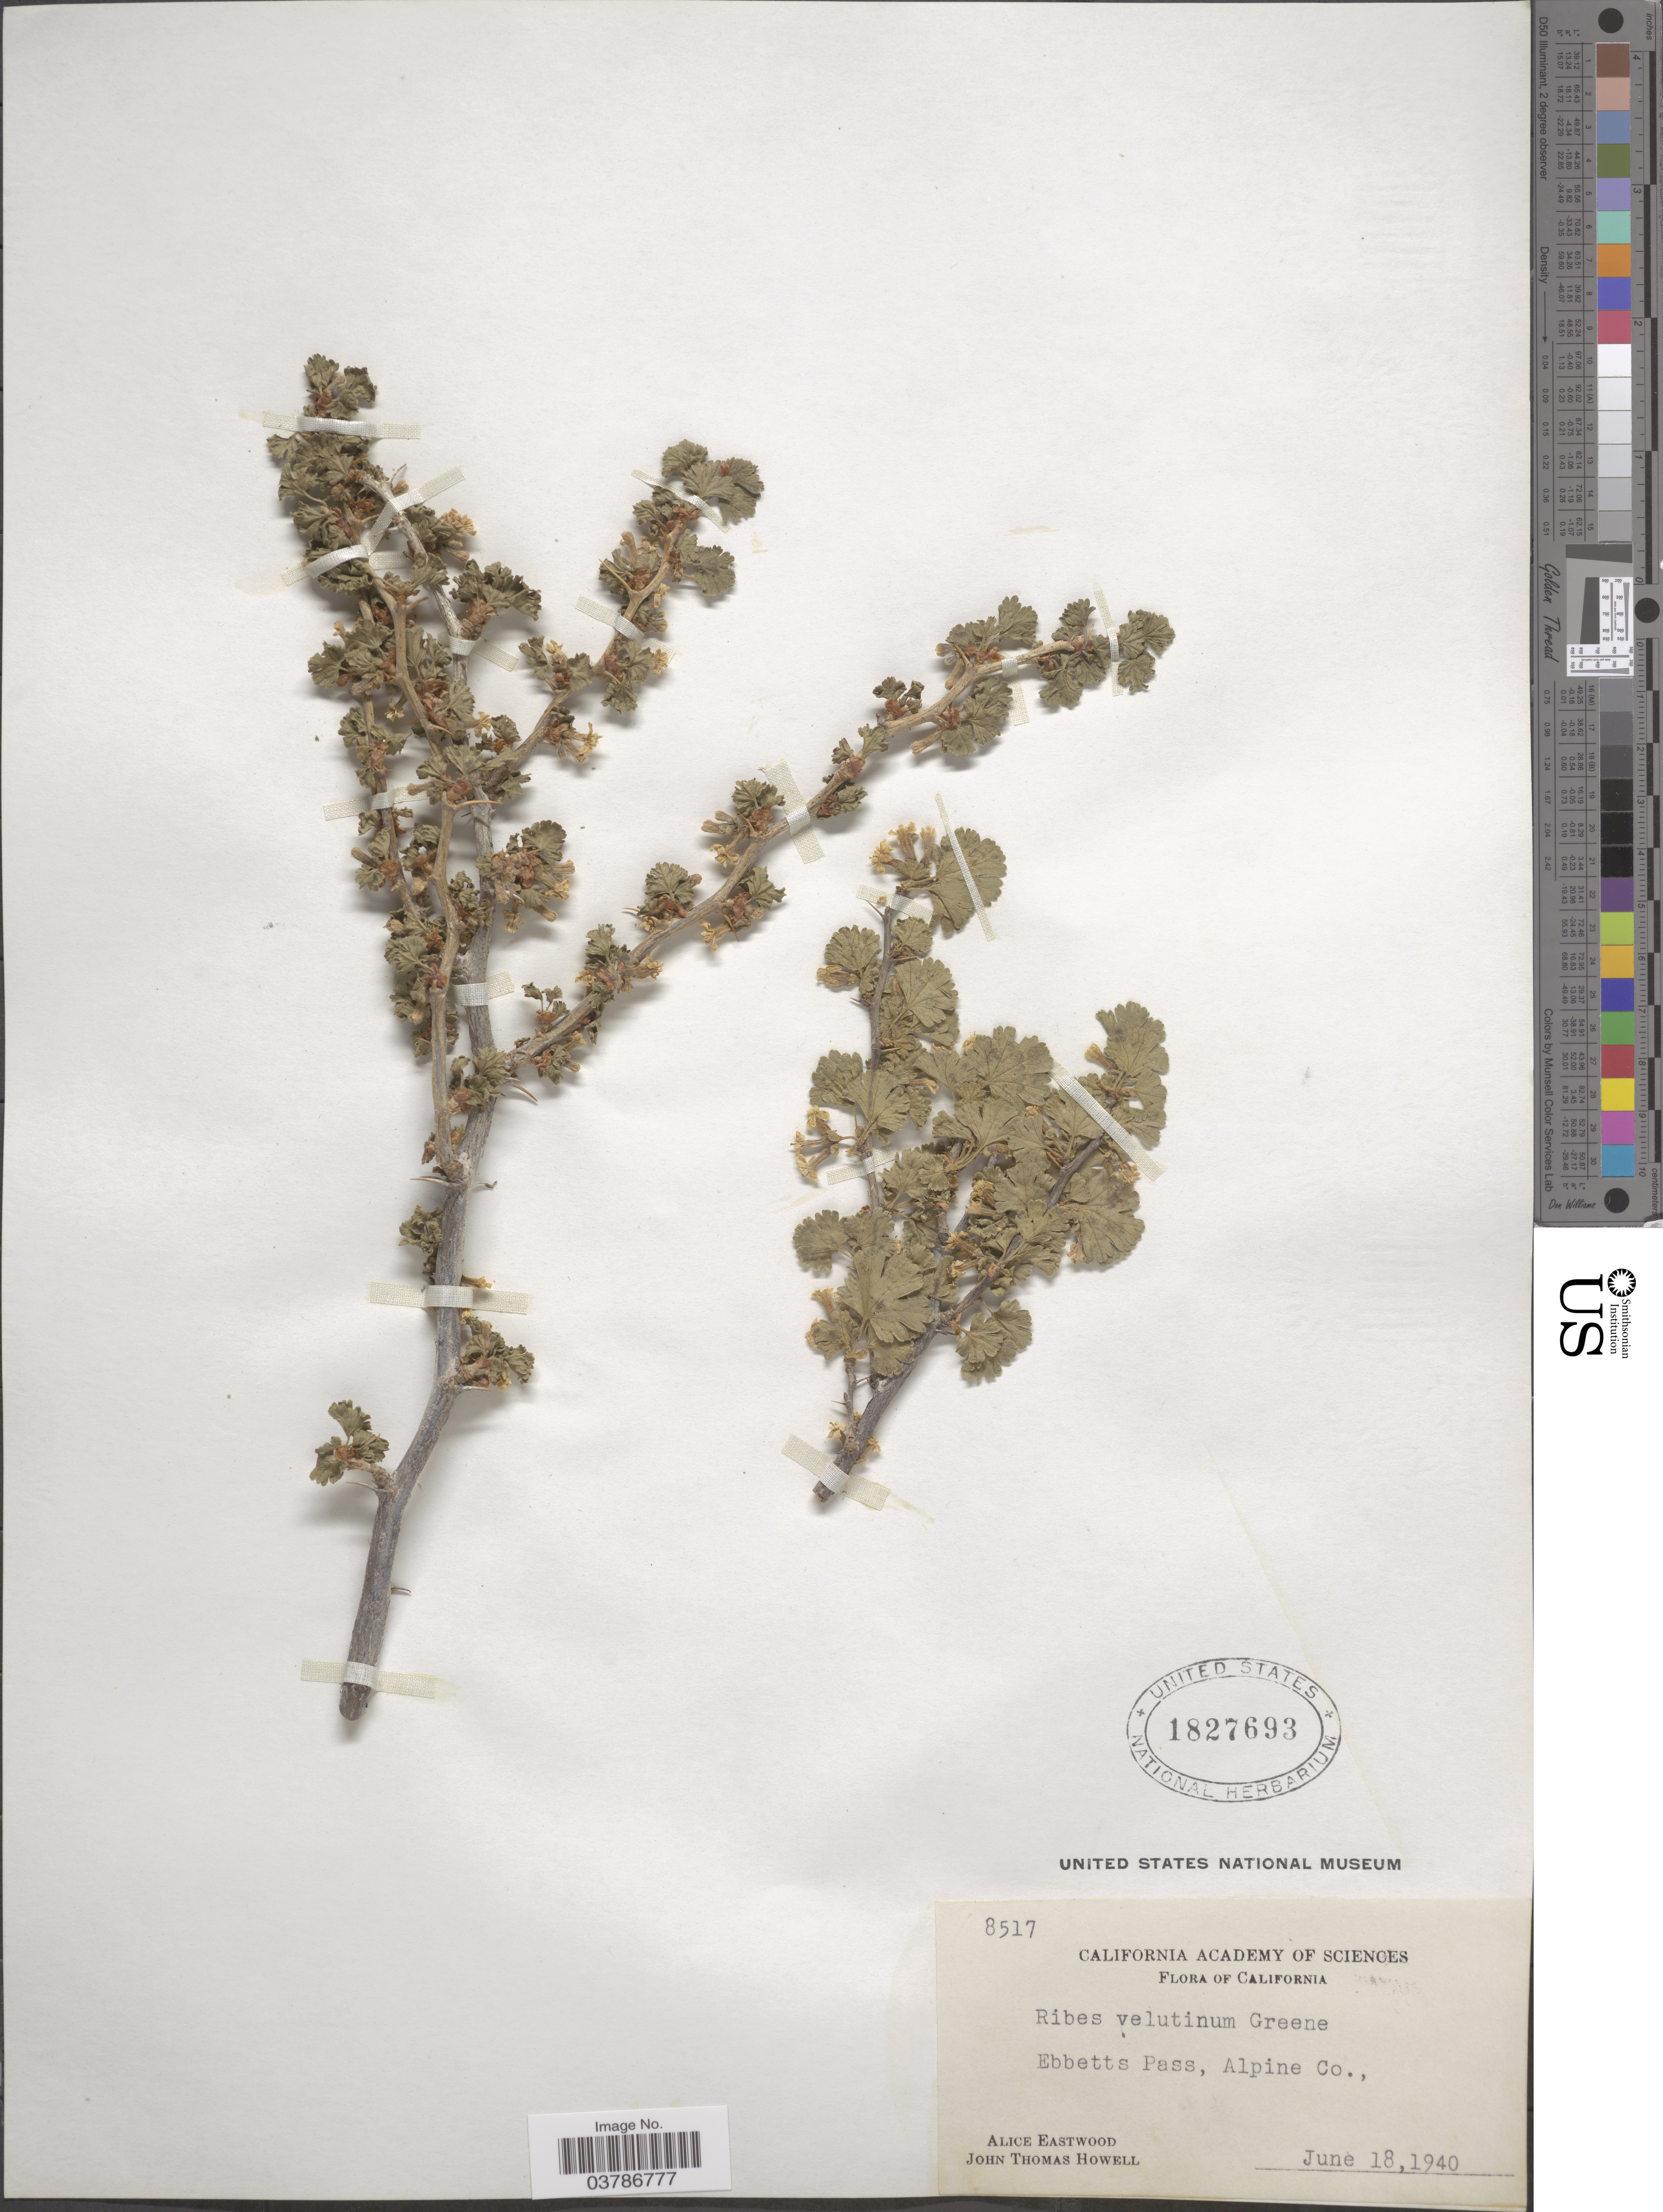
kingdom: Plantae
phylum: Tracheophyta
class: Magnoliopsida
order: Saxifragales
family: Grossulariaceae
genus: Ribes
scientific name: Ribes velutinum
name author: Greene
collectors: A. Eastwood & J. T. Howell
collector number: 8517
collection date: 1940-06-18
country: United States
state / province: California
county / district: Alpine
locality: Ebbetts Pass, Alpine Co.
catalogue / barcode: US 1827693